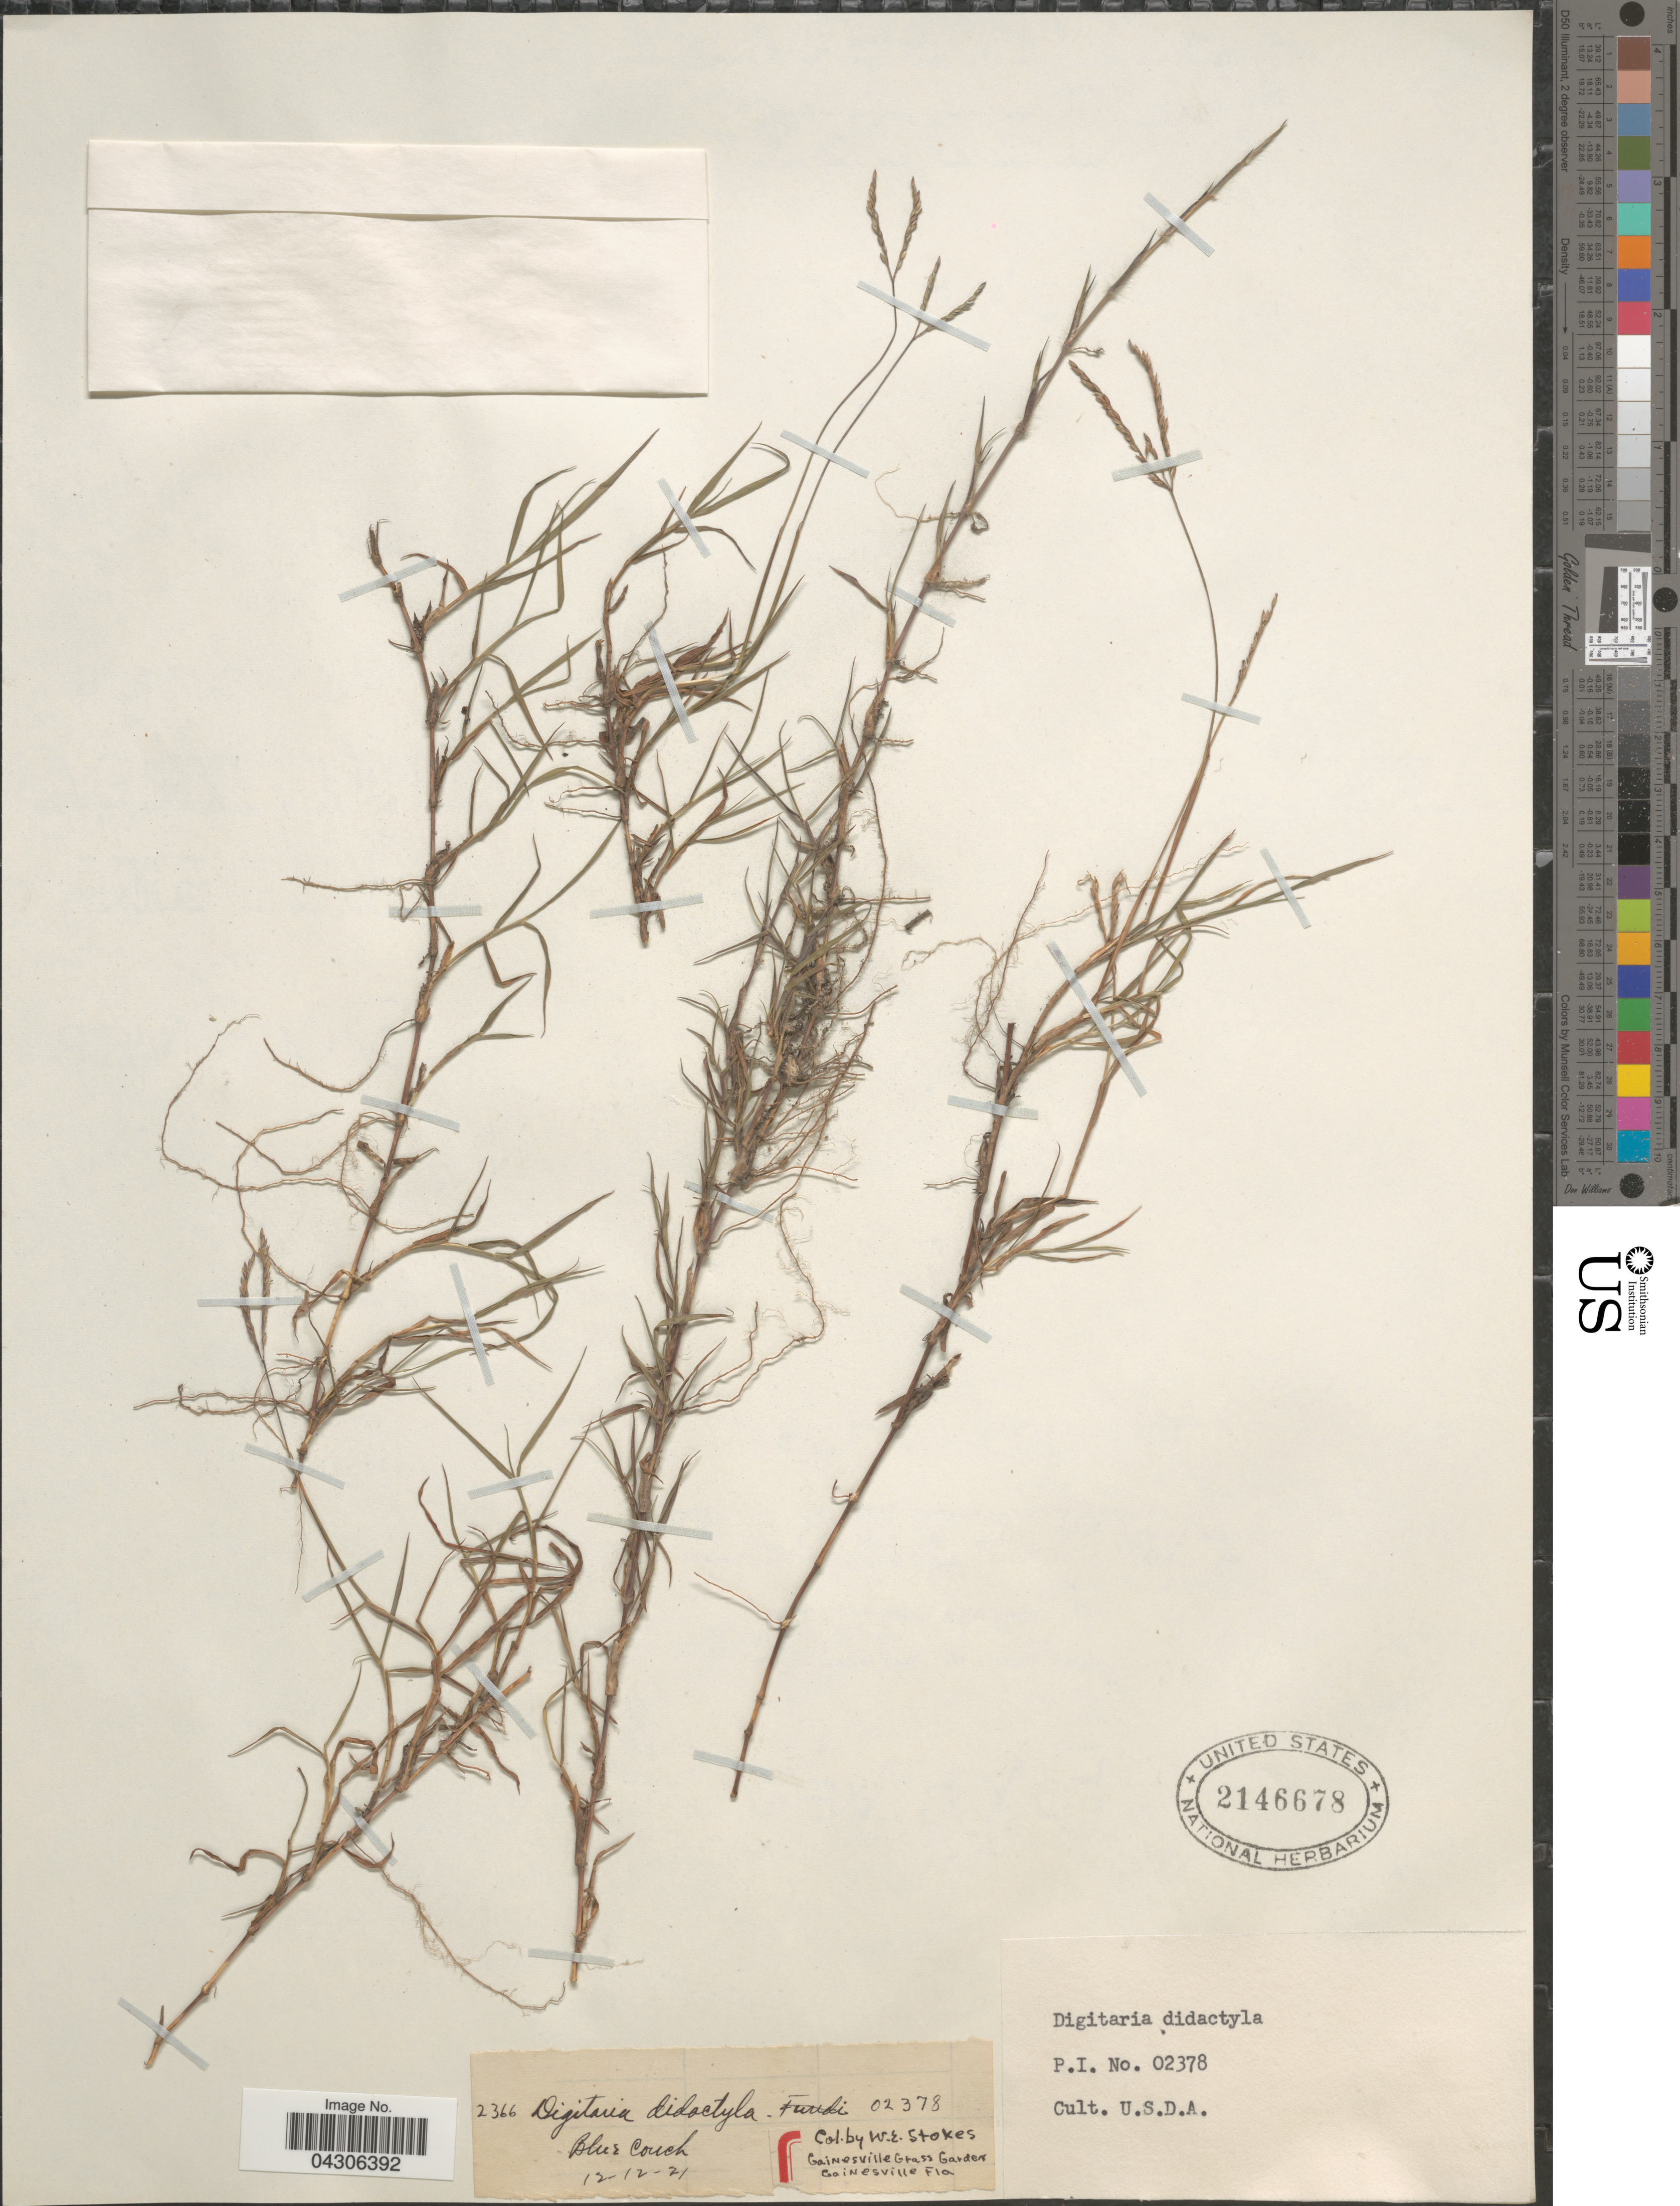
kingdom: Plantae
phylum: Tracheophyta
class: Liliopsida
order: Poales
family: Poaceae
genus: Digitaria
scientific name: Digitaria didactyla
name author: Willd.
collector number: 2366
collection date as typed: Transcribed d/m/y: 12/12/21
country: United States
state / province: Florida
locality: U.S.D.A.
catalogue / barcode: US 2146678